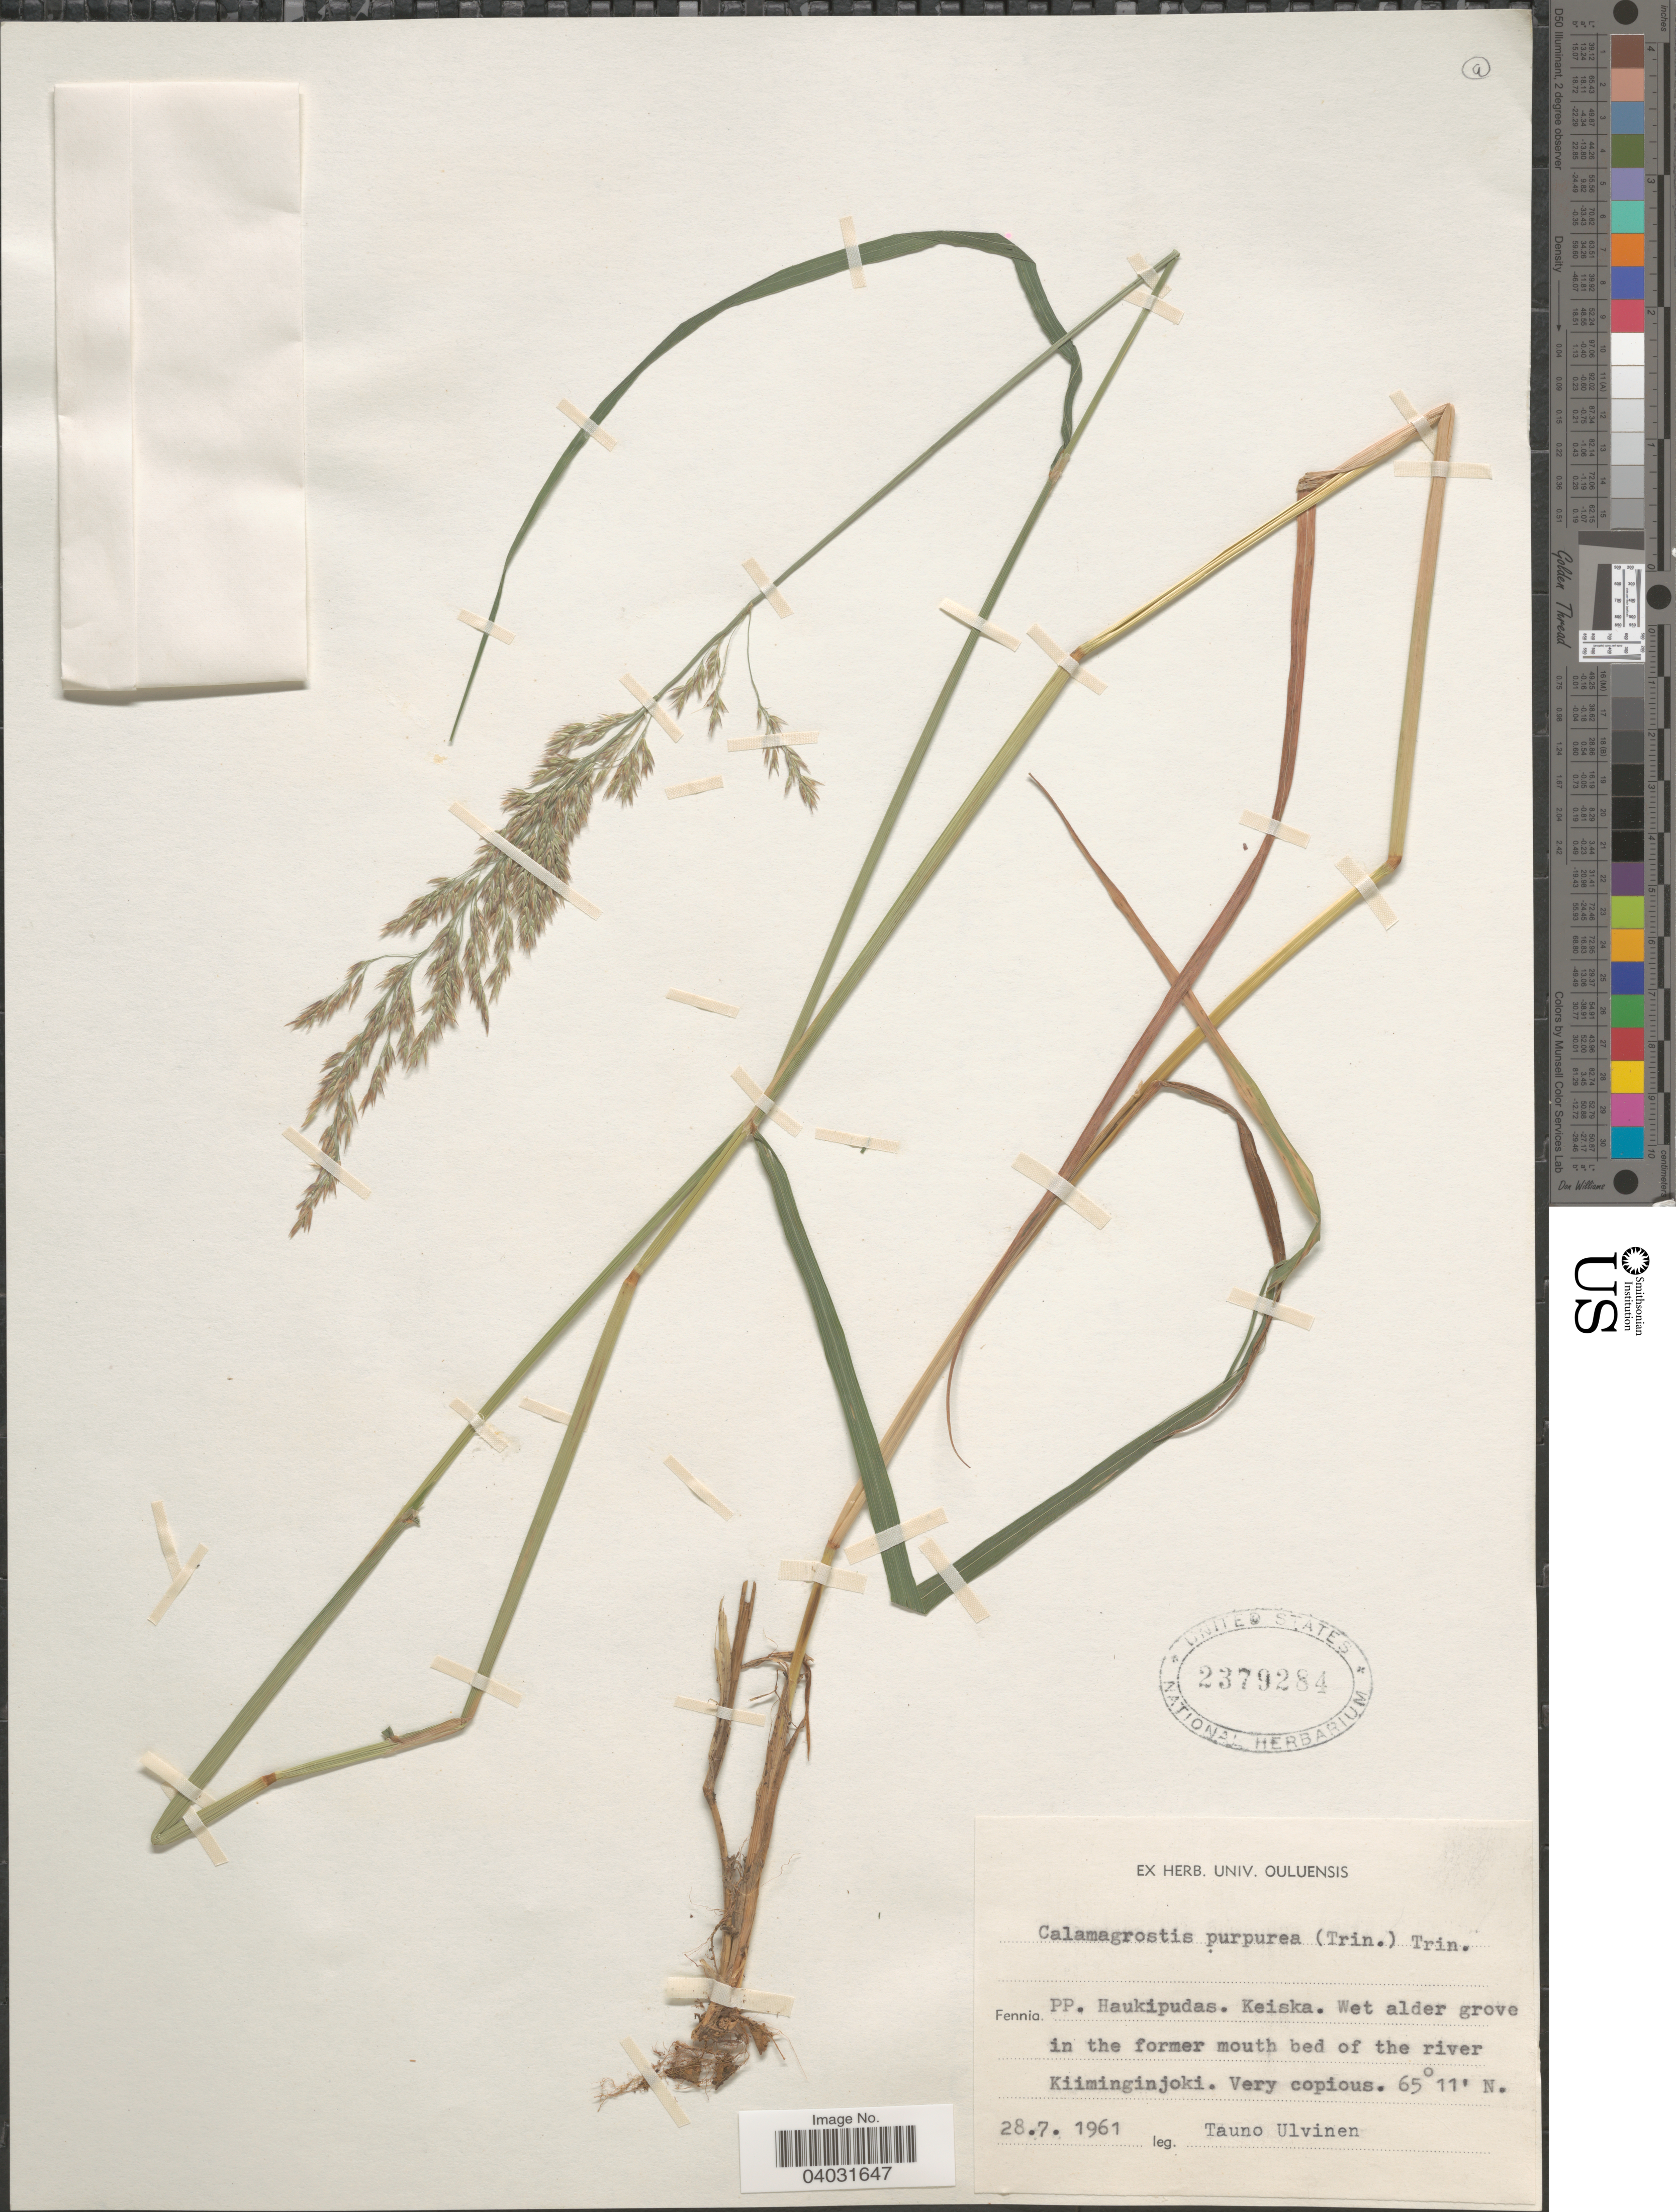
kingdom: Plantae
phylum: Tracheophyta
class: Liliopsida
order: Poales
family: Poaceae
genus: Calamagrostis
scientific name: Calamagrostis purpurea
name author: (Trin.) Trin.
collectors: T. Ulvinen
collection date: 1961-07-28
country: Finland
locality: Fennia. PP. Haukipudas. Keiska. In the former mouth bed of the river Kiiminginjoki.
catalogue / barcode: US 2379284